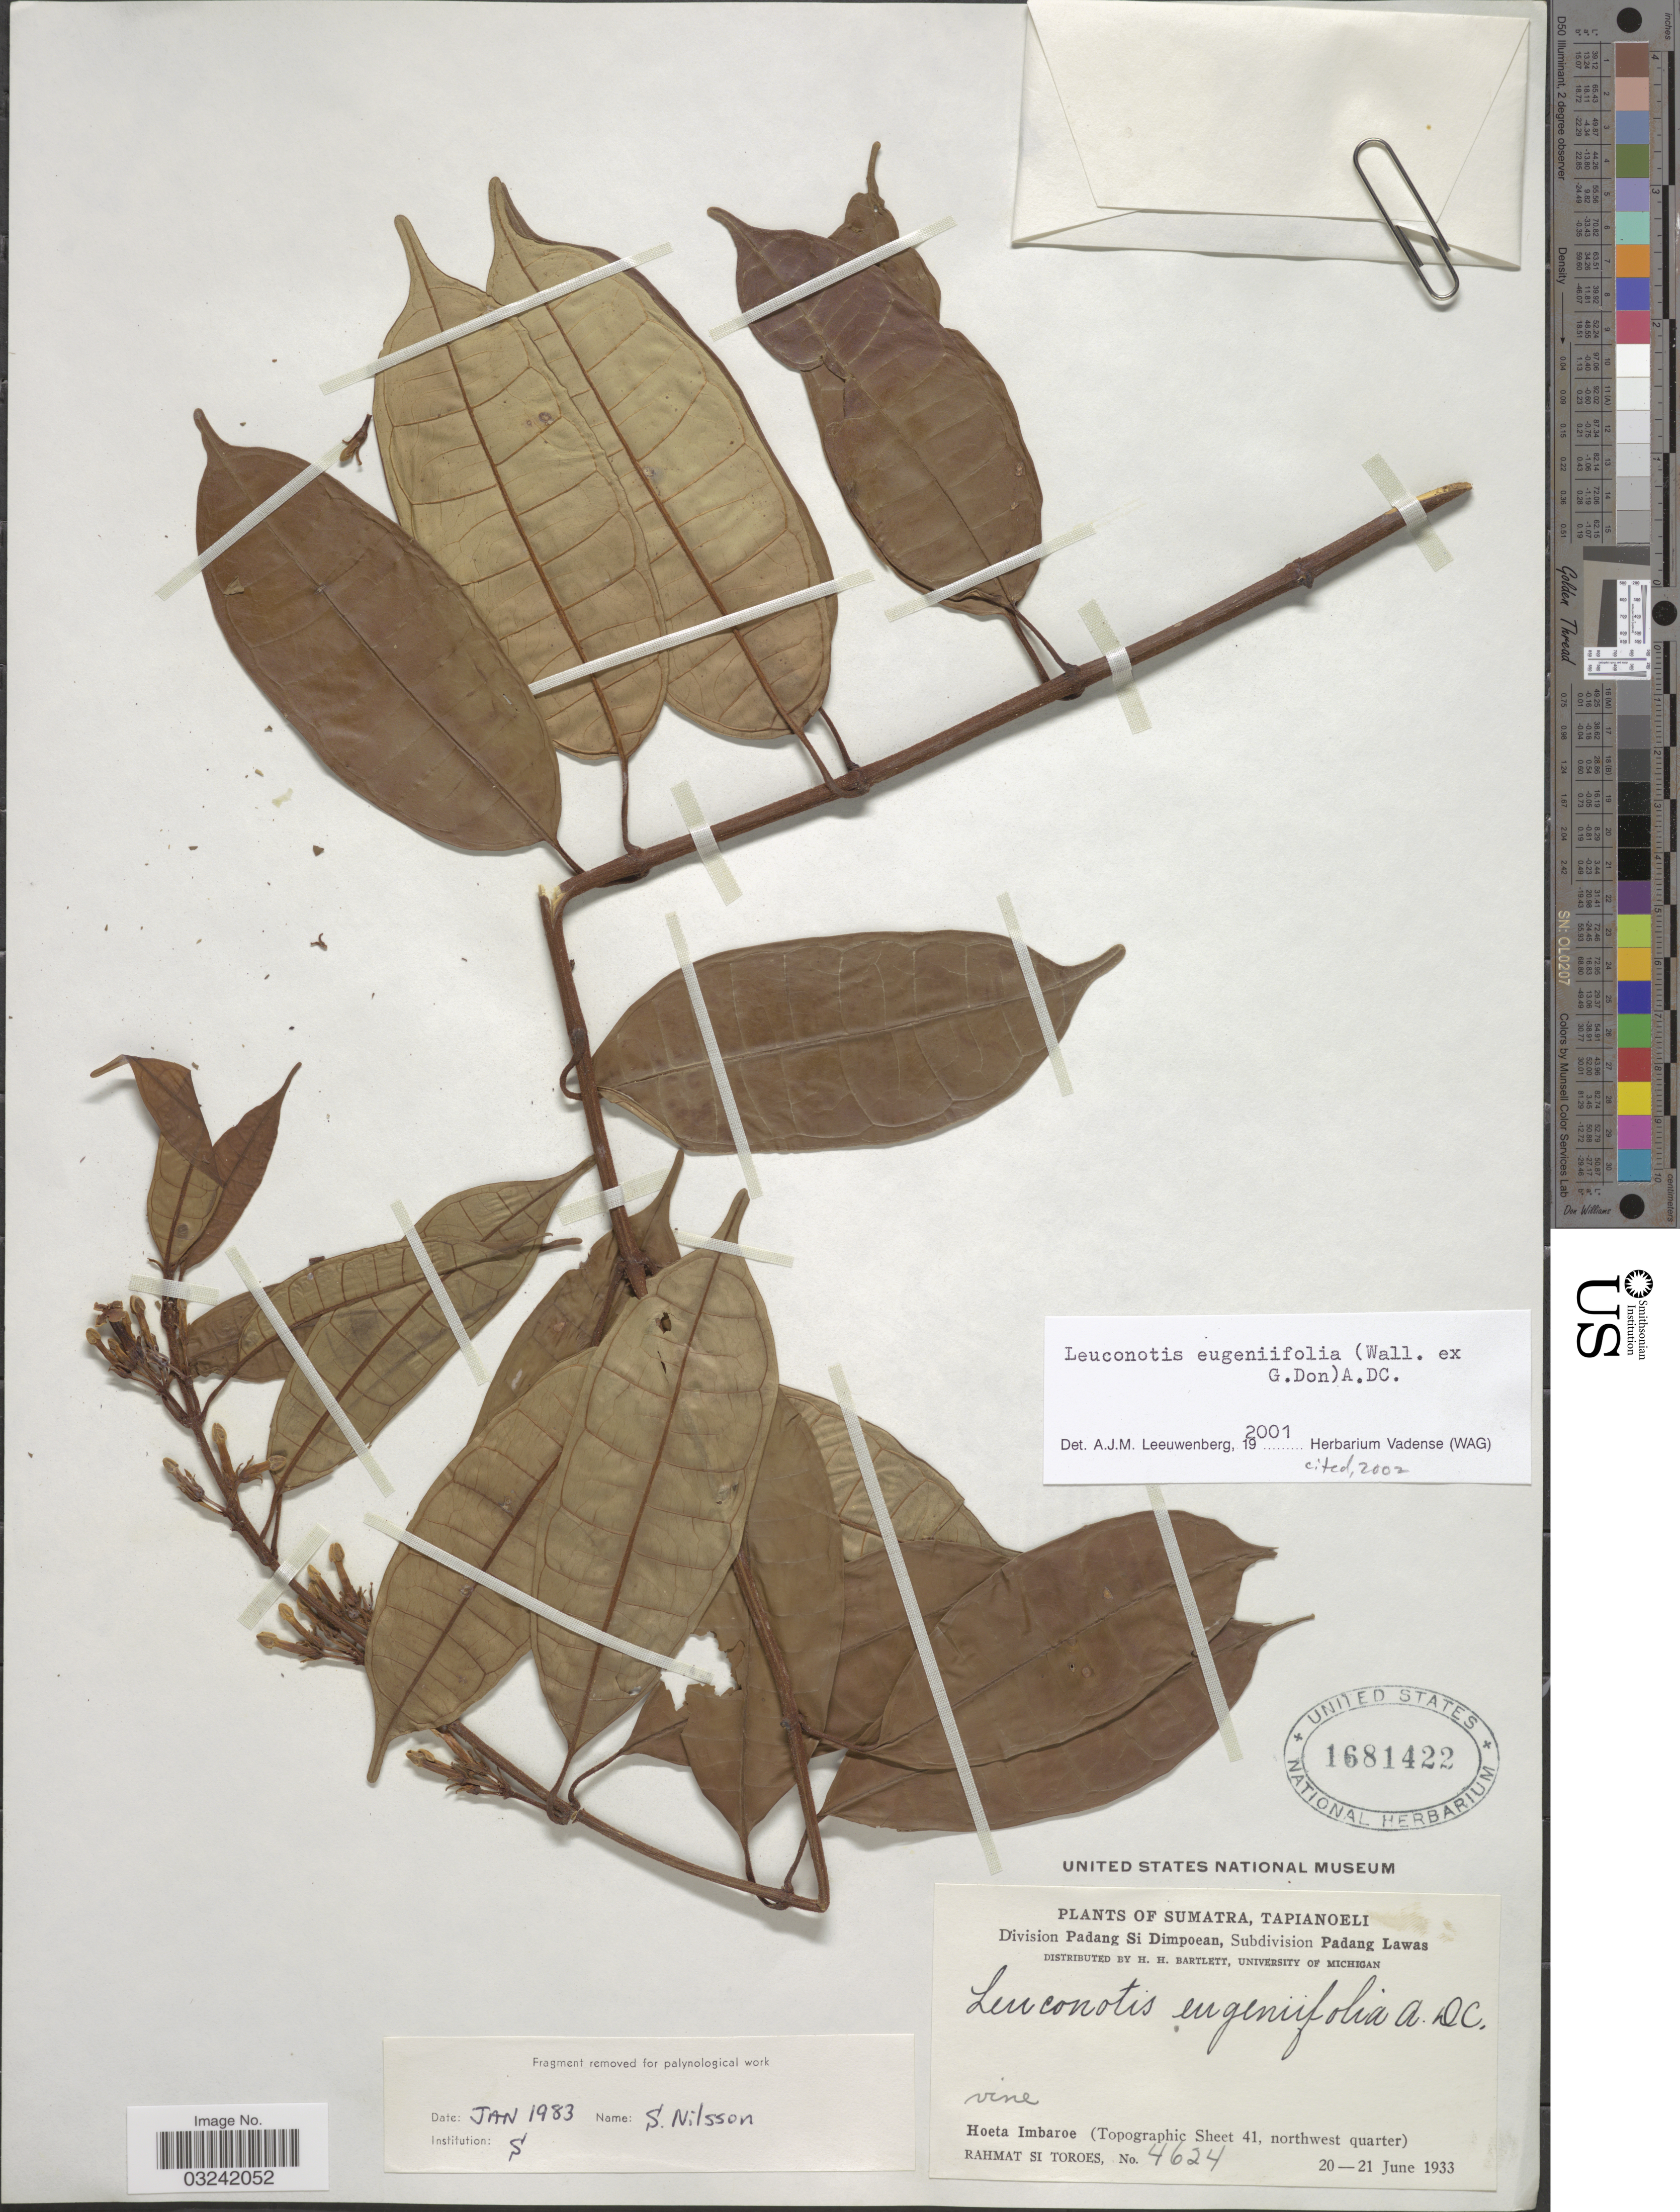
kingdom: Plantae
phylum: Tracheophyta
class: Magnoliopsida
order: Gentianales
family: Apocynaceae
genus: Leuconotis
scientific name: Leuconotis eugeniifolius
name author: DC.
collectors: Rahmat Si Boeea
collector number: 4624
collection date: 1932-06-20/1933-06-21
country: Indonesia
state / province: Sumatra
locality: Sumatra, Tapianoeli, Division Padang Si Dimpoean, Subdivision Padang Lawas, Hoeta Imbaroe (Topographic Sheet 41, northwest quarter).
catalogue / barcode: US 1681422